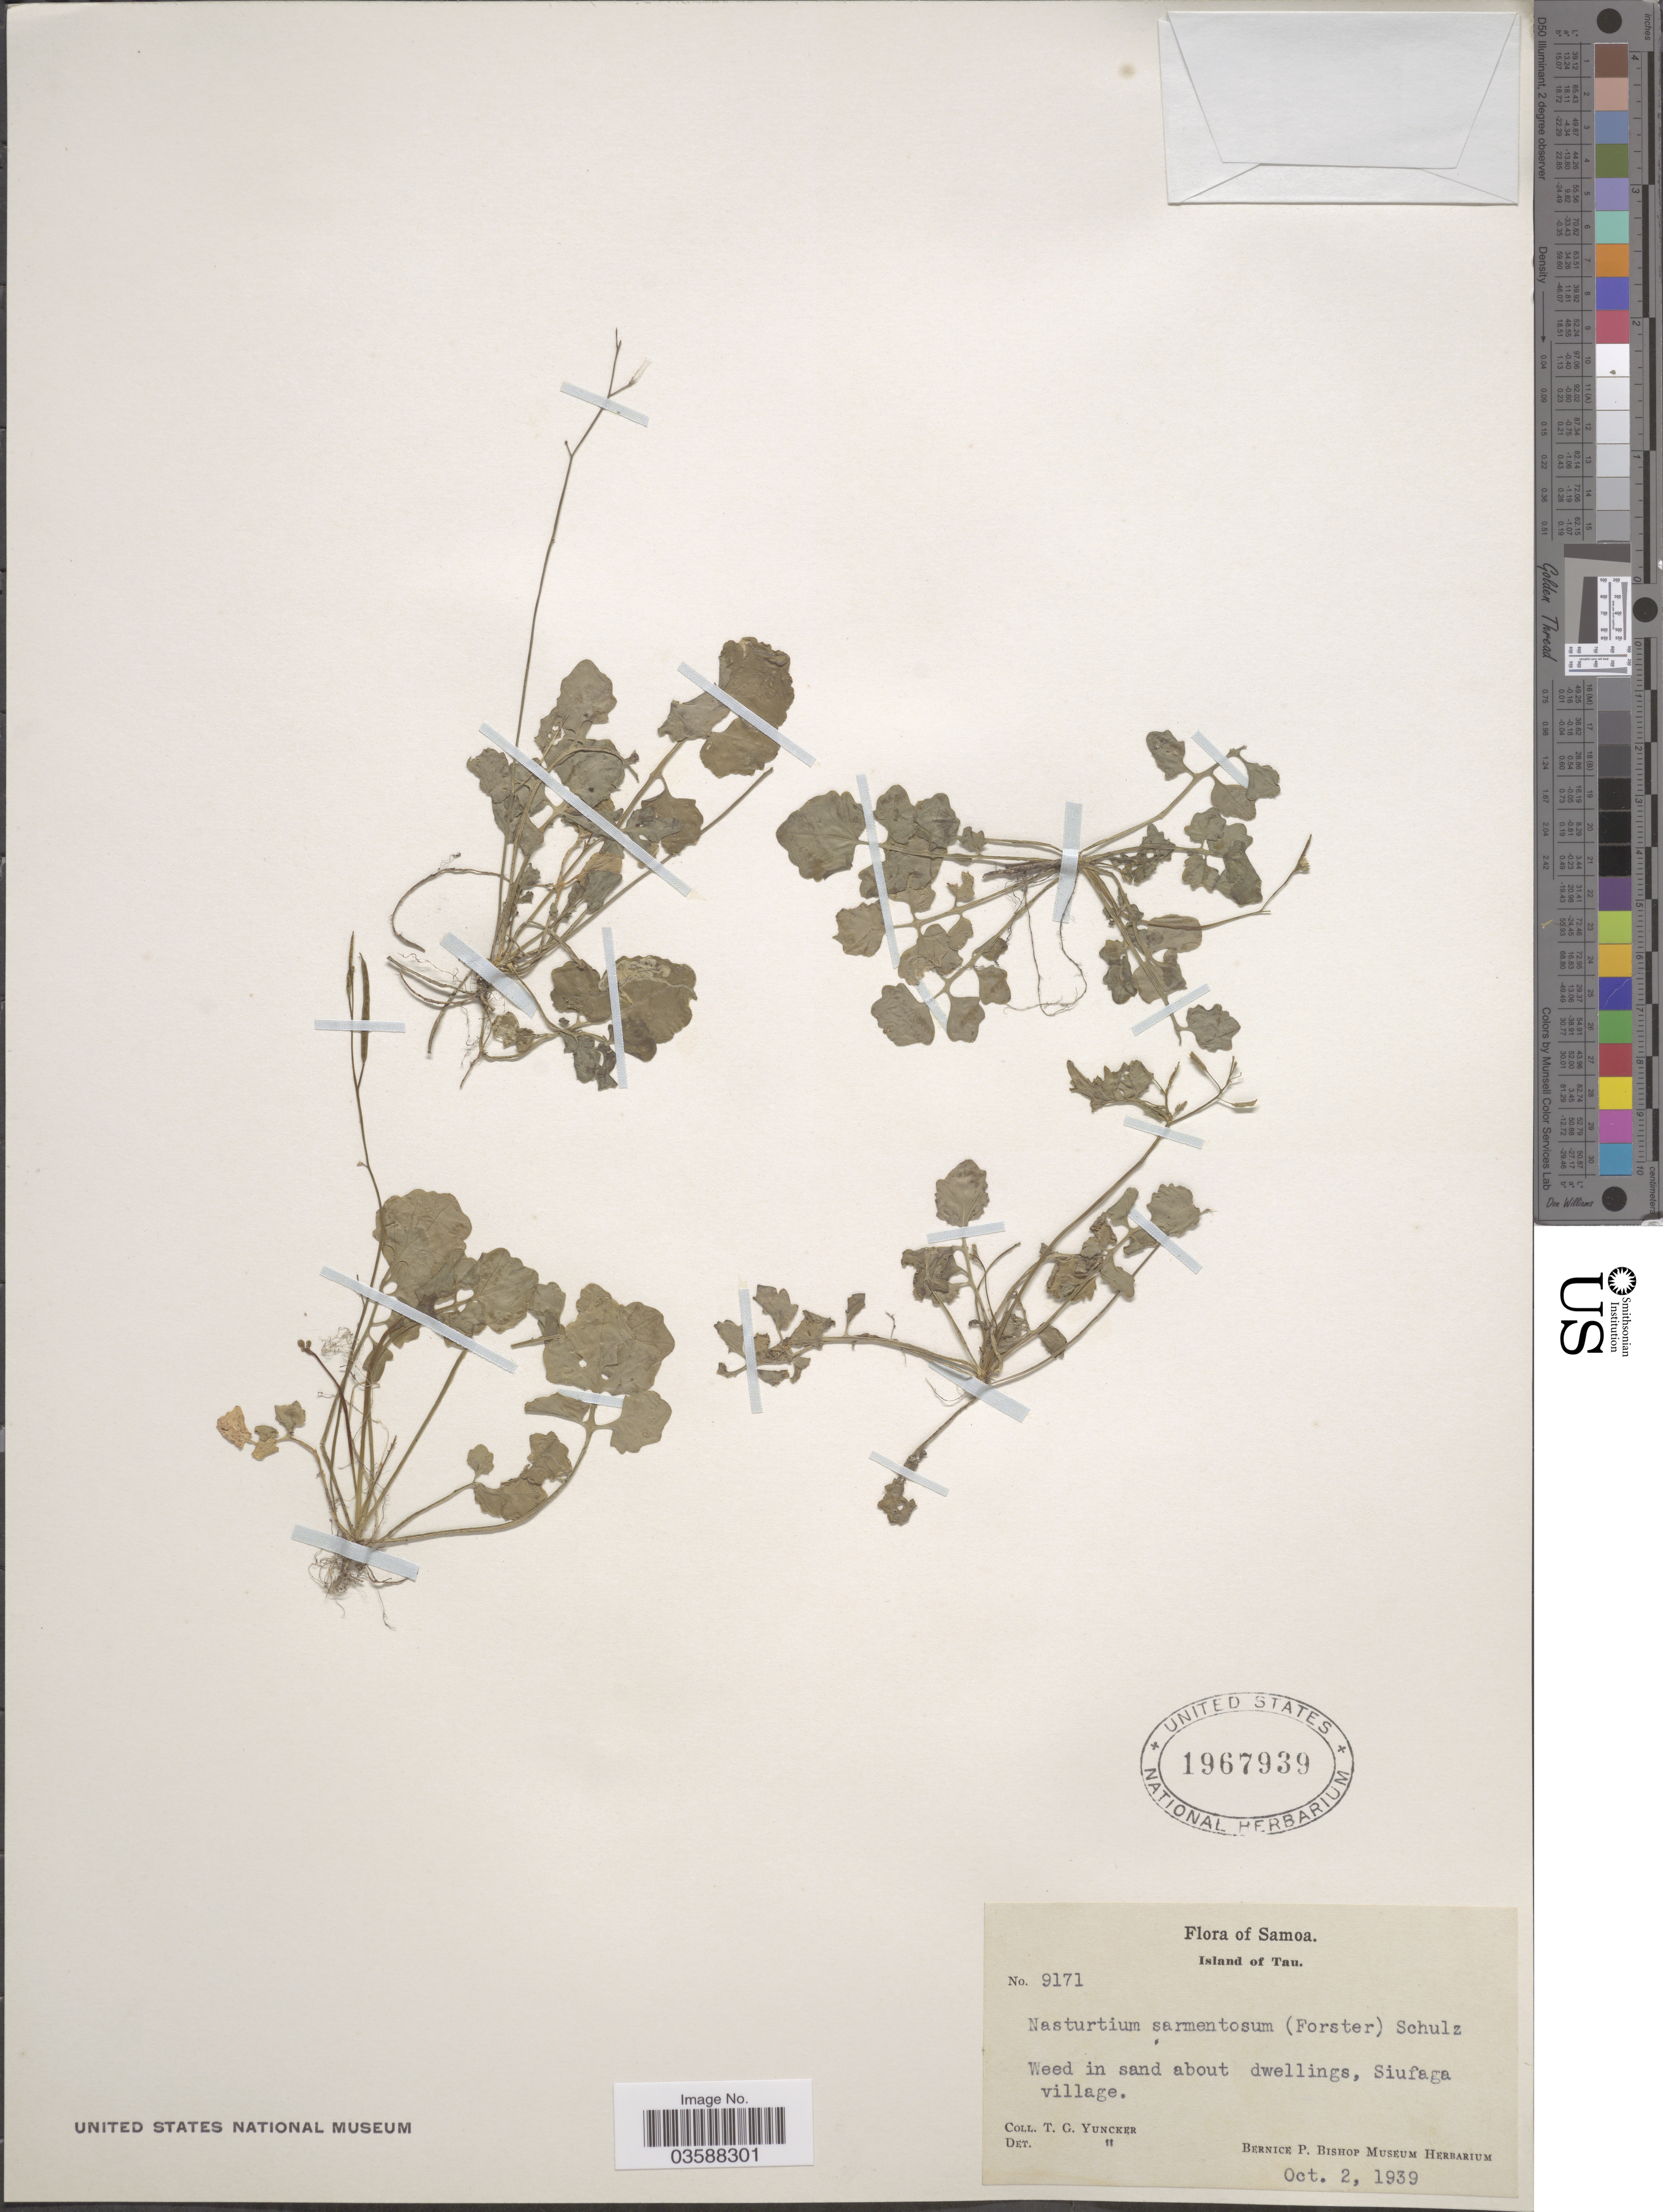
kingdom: Plantae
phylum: Tracheophyta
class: Magnoliopsida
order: Brassicales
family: Brassicaceae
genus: Rorippa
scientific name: Rorippa sarmentosa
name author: (Sol. ex G. Forst.) J.F. Macbr.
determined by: Strong, M. T., (US), Smithsonian Institution - National Museum of Natural History (UNITED STATES)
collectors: T. G. Yuncker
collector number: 9171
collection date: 1939-10-02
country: American Samoa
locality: Island of Tau. Weed in sand bout dwellings, Siufaga village.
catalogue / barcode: US 1967939